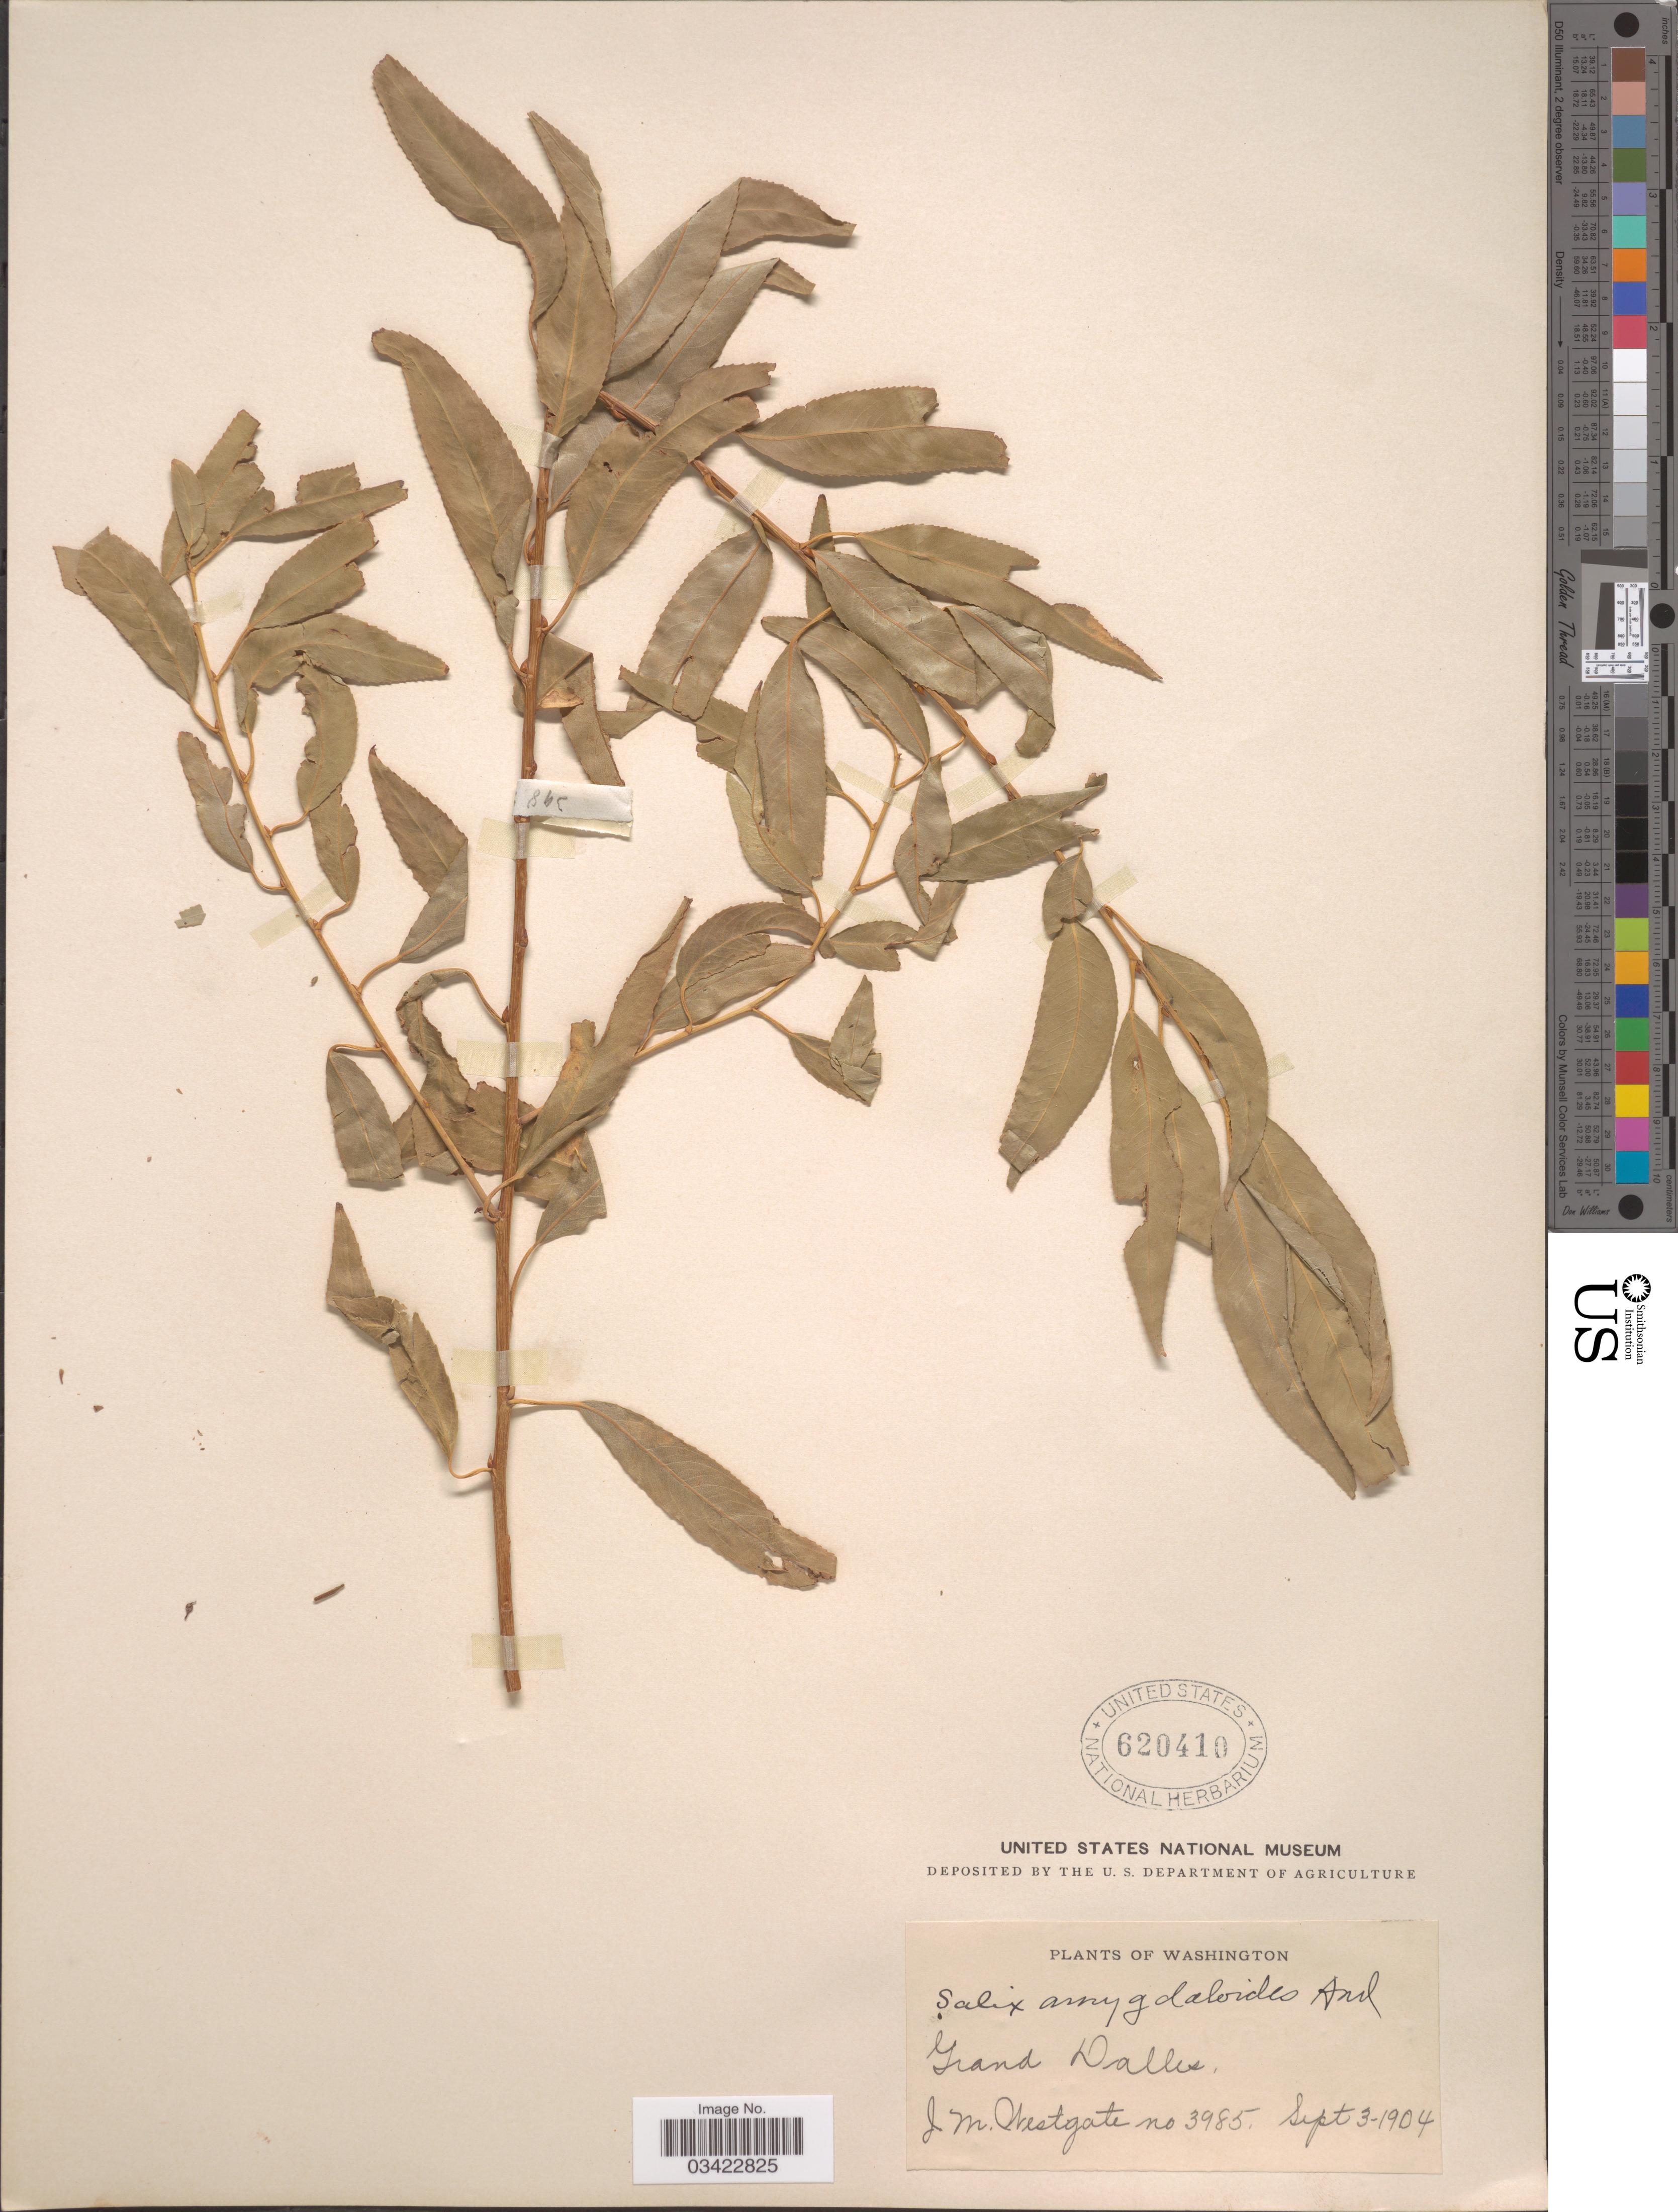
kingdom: Plantae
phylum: Tracheophyta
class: Magnoliopsida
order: Malpighiales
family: Salicaceae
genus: Salix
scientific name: Salix amygdaloides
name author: Andersson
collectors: J. Westgate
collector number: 3985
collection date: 1904-09-03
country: United States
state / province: Washington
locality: Grand Dalles.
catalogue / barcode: US 620410